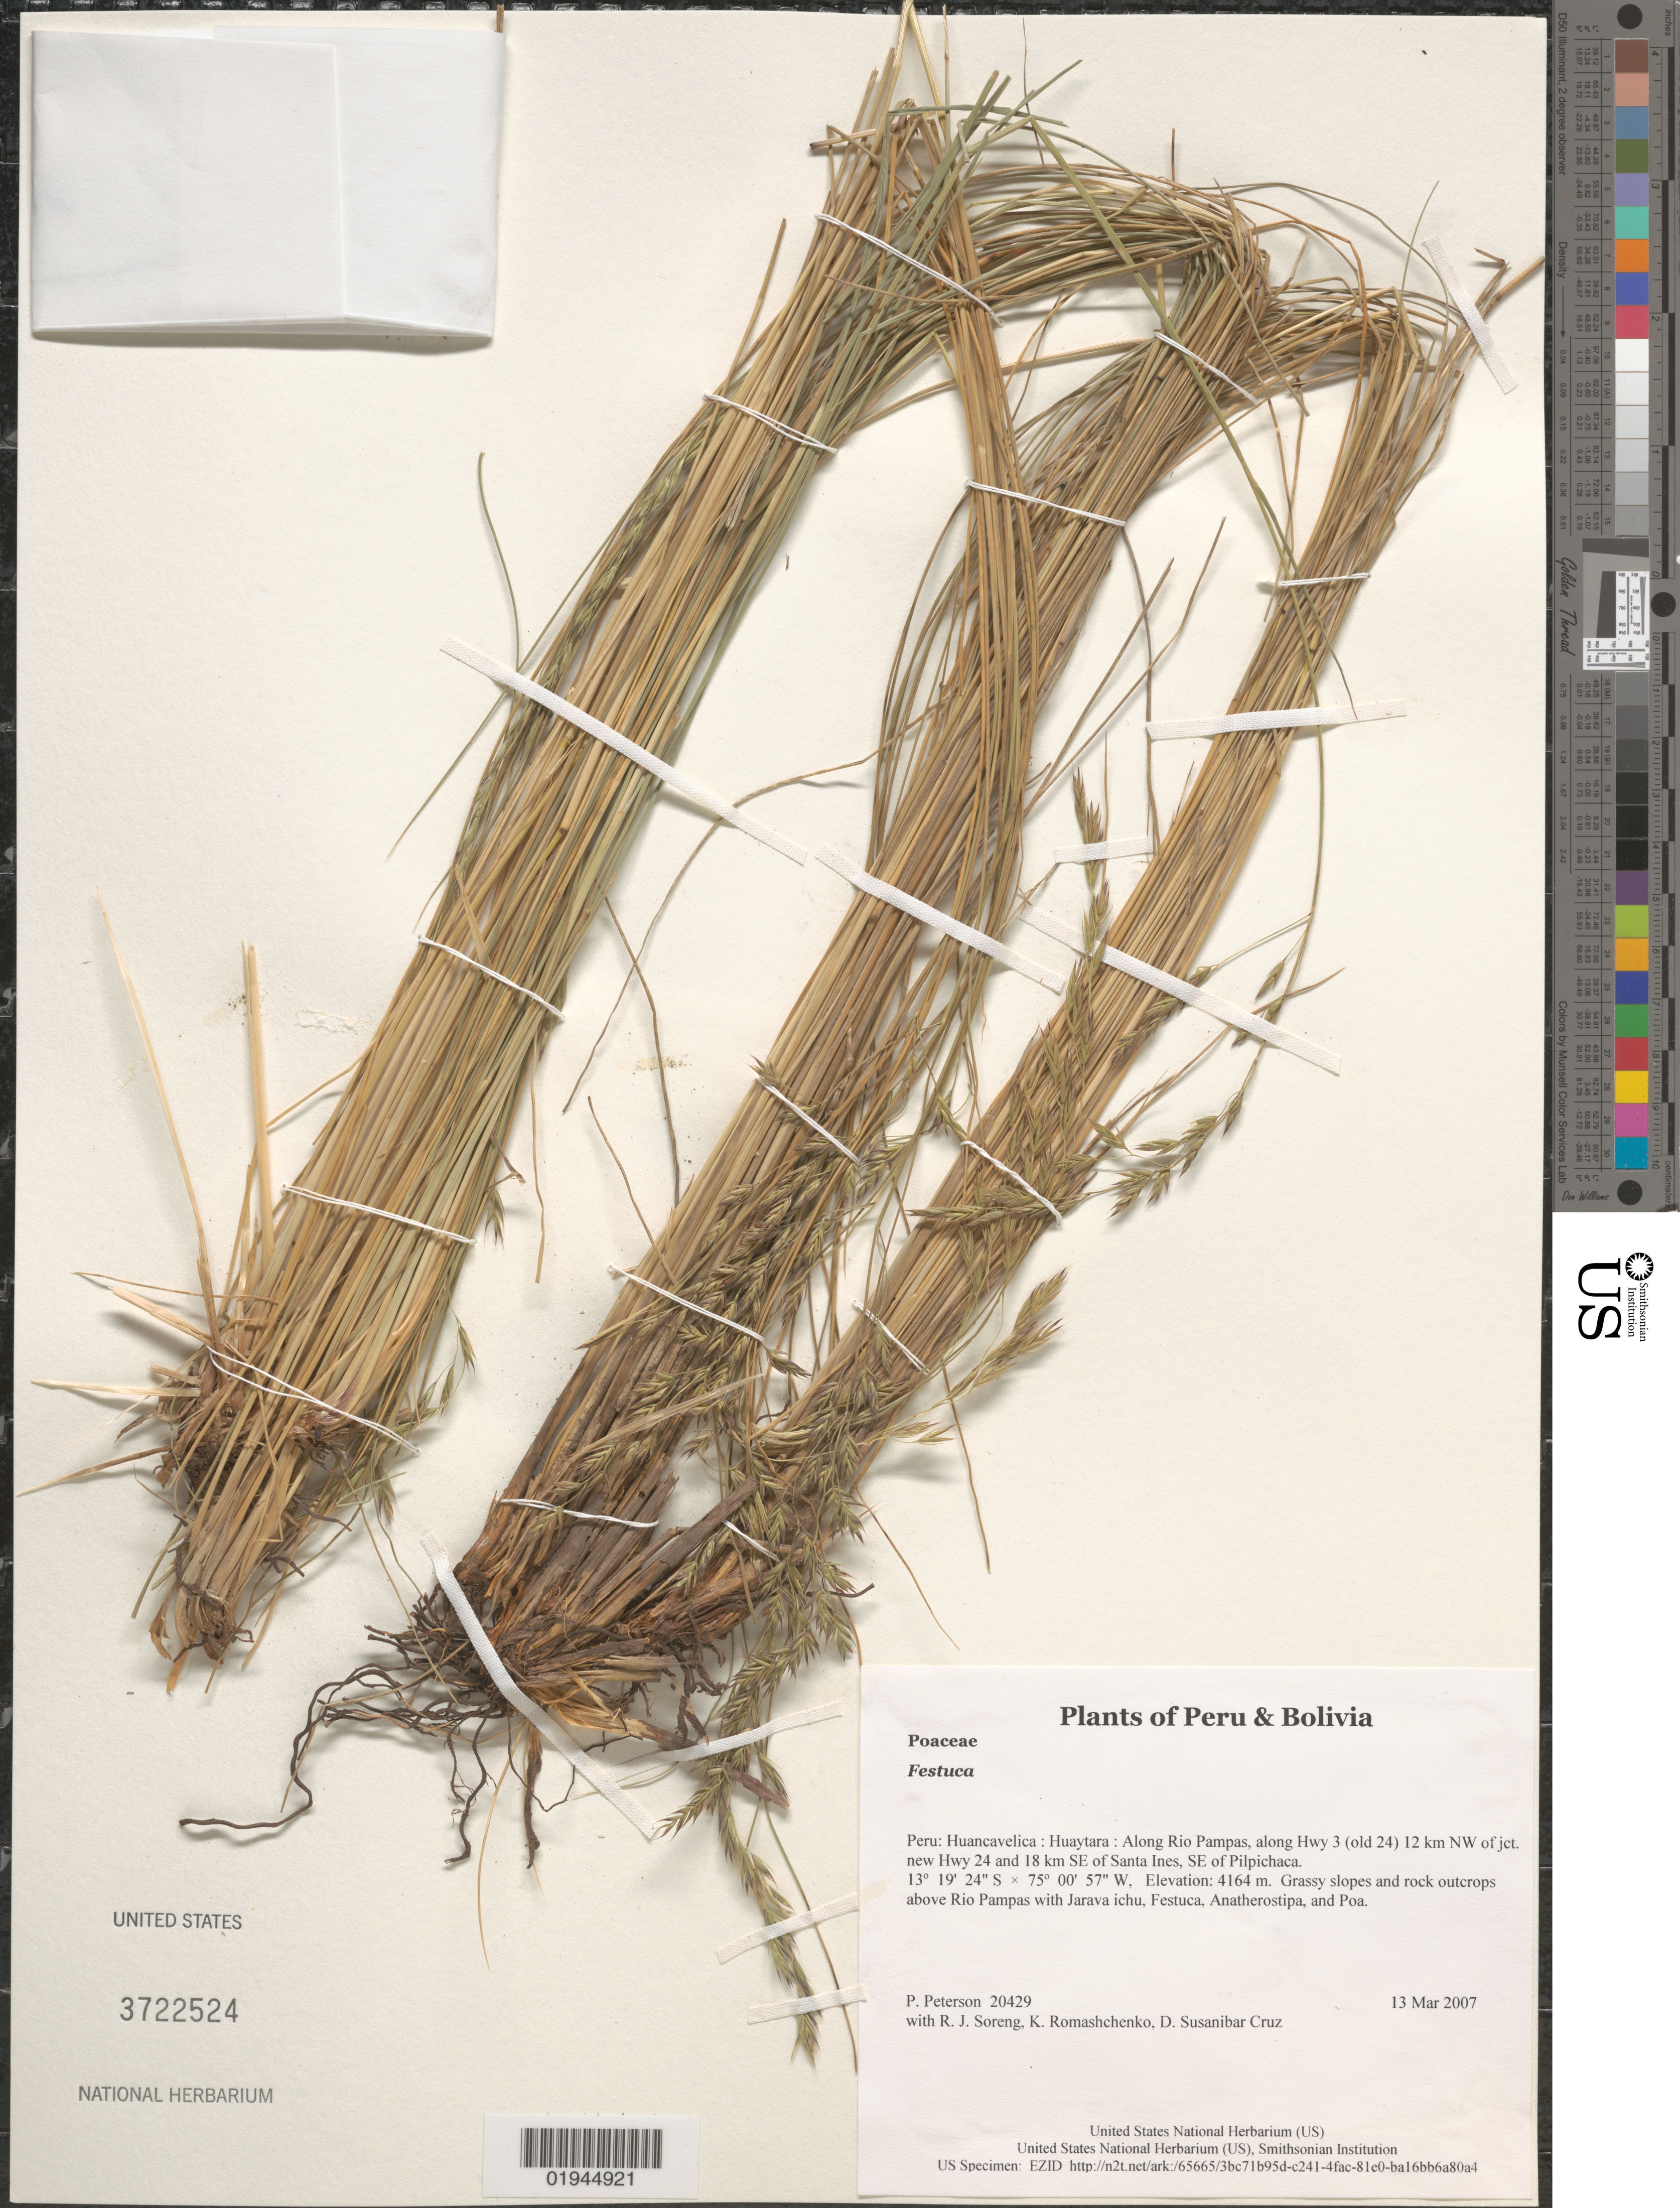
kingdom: Plantae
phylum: Tracheophyta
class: Liliopsida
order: Poales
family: Poaceae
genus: Festuca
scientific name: Festuca sp.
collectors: P. M. Peterson, R. J. Soreng, K. Romashchenko & D. Susanibar Cruz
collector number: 20429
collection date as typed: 13 Mar 2007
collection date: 2007-03-13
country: Peru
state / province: Huancavelica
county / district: Huaytara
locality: Along Rio Pampas, along Hwy 3 (old 24) 12 km NW of jct. new Hwy 24 and 18 km SE of Santa Ines, SE of Pilpichaca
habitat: Grassy slopes and rock outcrops above Rio Pampas with Jarava ichu, Festuca, Anatherostipa, and Poa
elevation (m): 4164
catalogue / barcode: US 3722524